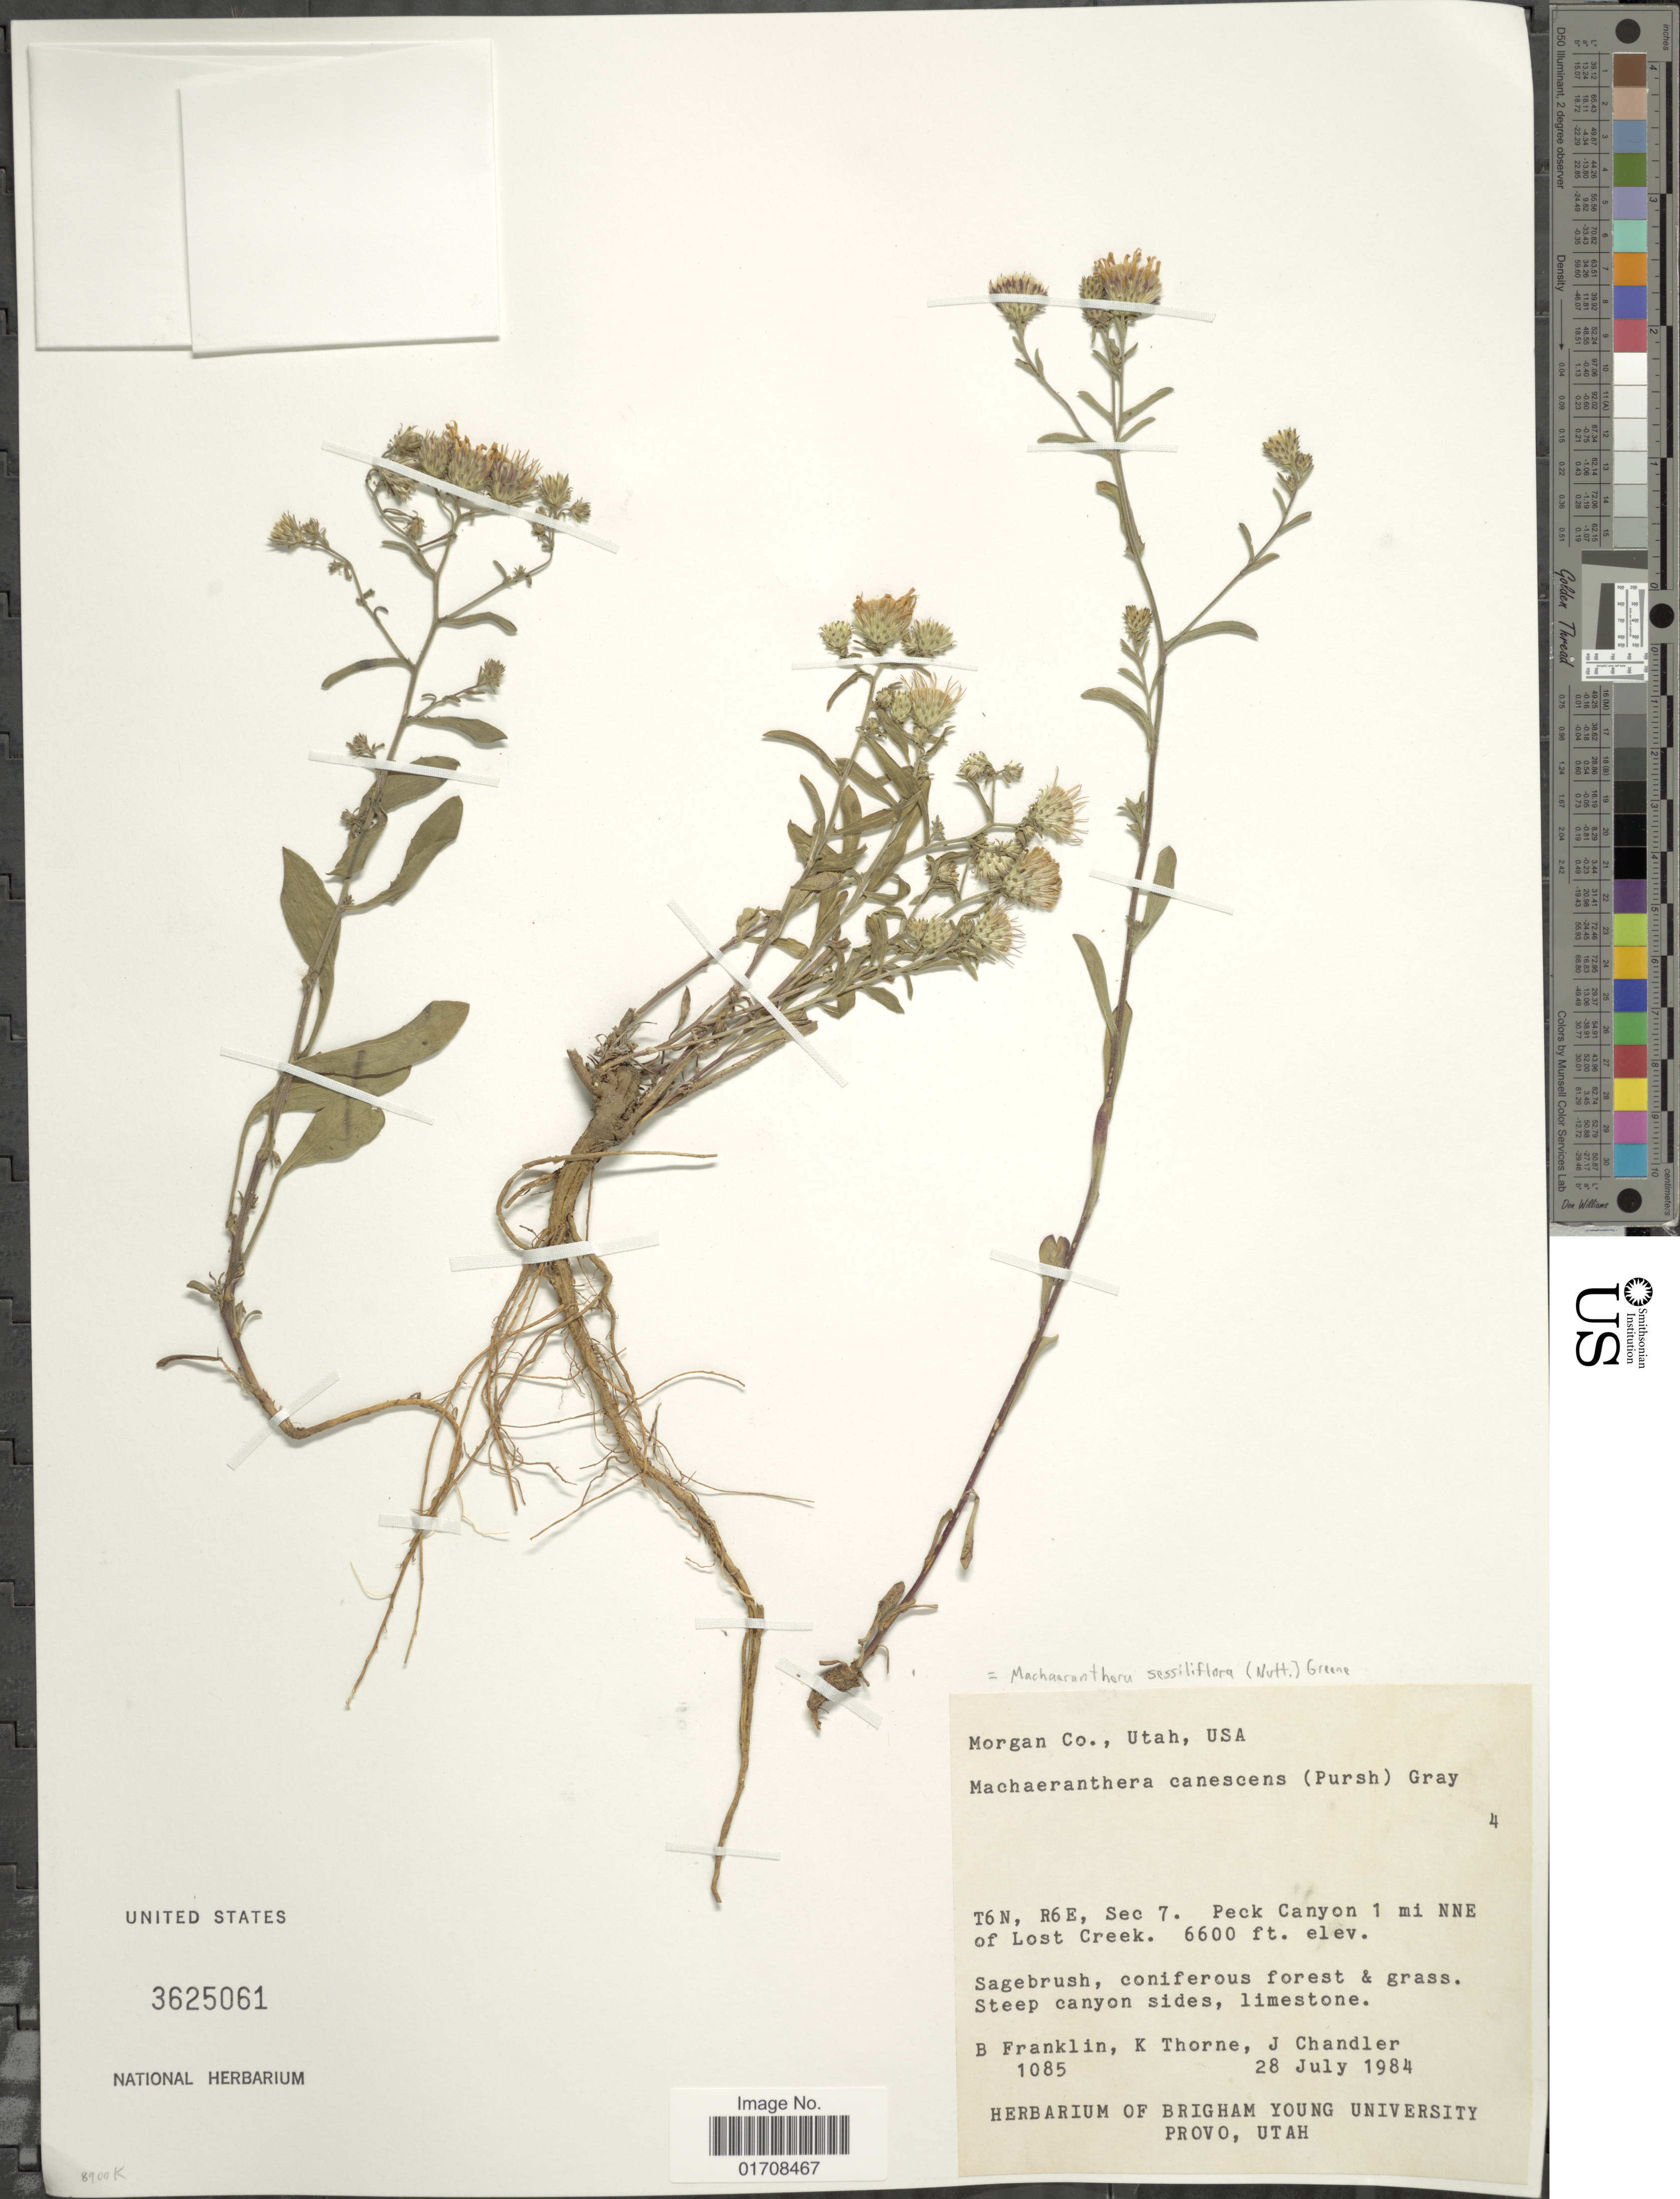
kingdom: Plantae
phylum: Tracheophyta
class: Magnoliopsida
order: Asterales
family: Asteraceae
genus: Machaeranthera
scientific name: Machaeranthera canescens var. canescens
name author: (Pursh) A. Gray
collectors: B. Franklin, K. Thorne & J. Chandler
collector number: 1085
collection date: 1984-07-28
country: United States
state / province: Utah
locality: Morgan Co., USA, T6N, R6E, Sec 7, Peck Canyon 1 mi NNE of Lost Creek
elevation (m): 2012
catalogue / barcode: US 3625061